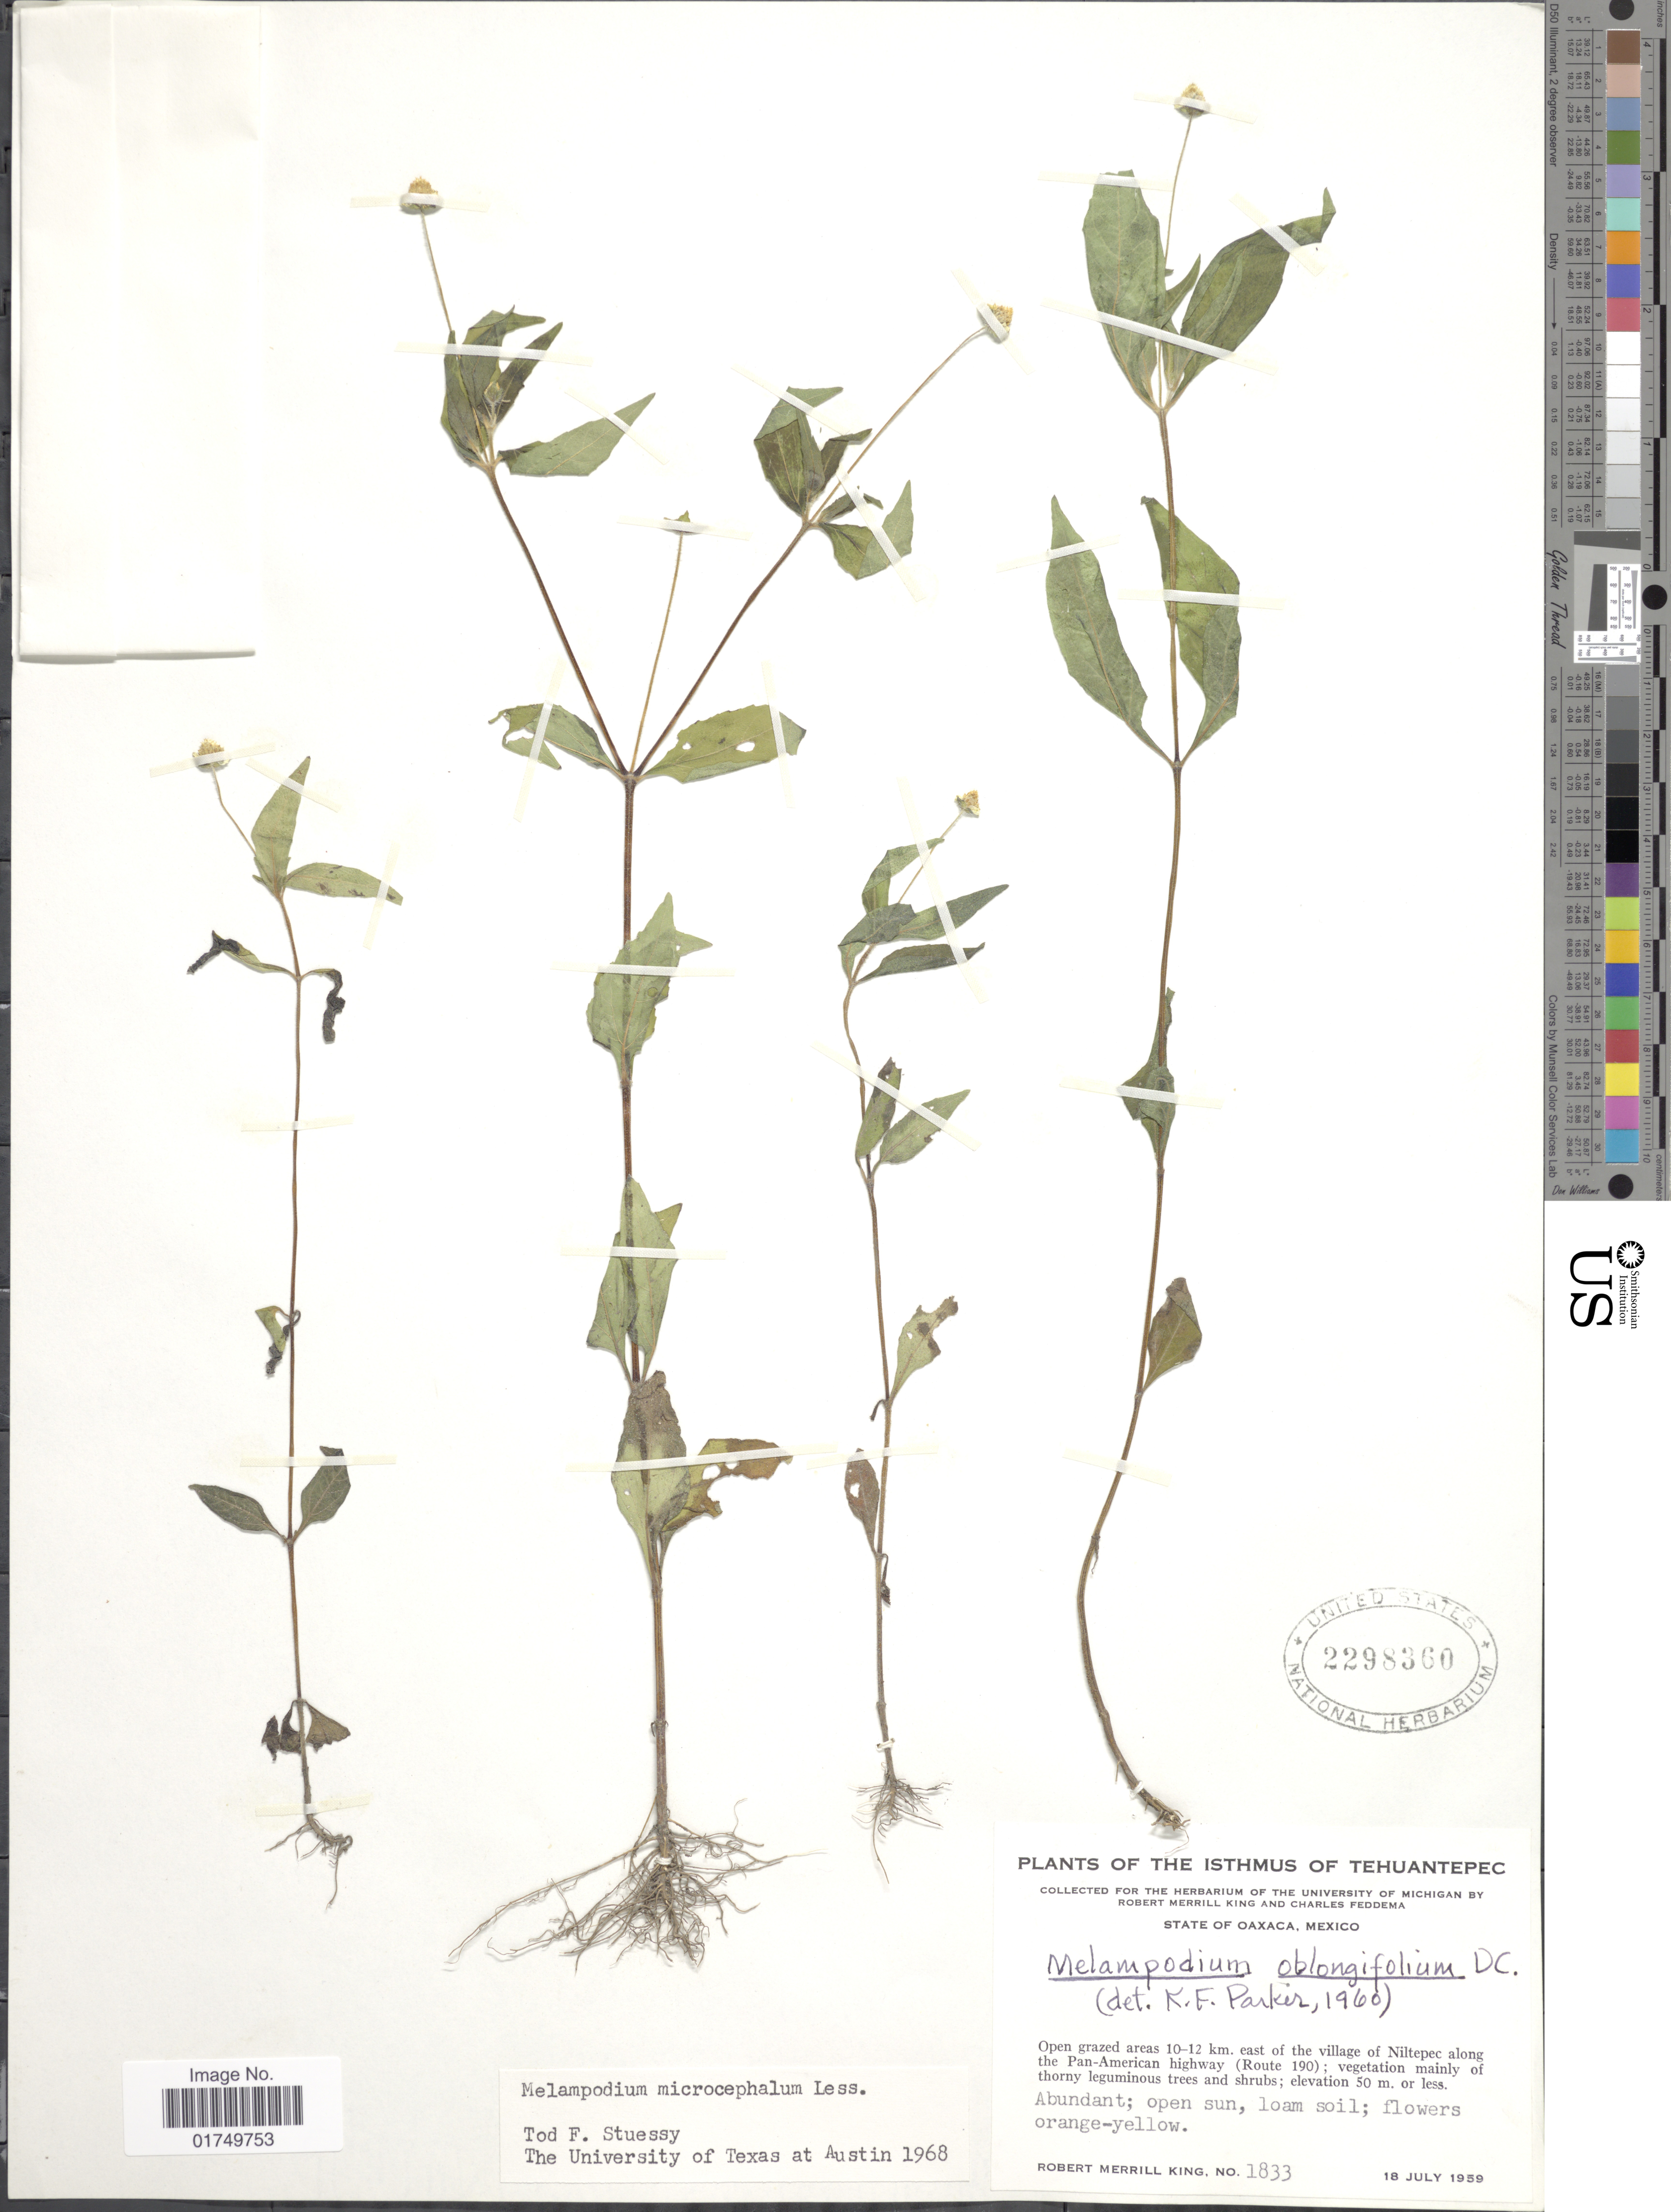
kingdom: Plantae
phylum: Tracheophyta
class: Magnoliopsida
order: Asterales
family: Asteraceae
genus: Melampodium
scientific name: Melampodium microcephalum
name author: Less.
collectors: R. M. King & C. Feddema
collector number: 1833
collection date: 1959-07-18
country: Mexico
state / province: Oaxaca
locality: Tehuantepec. 10-12 km. east of the village of Niltepec along the Pan-American highway (Route 190)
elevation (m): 50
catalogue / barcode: US 2298360